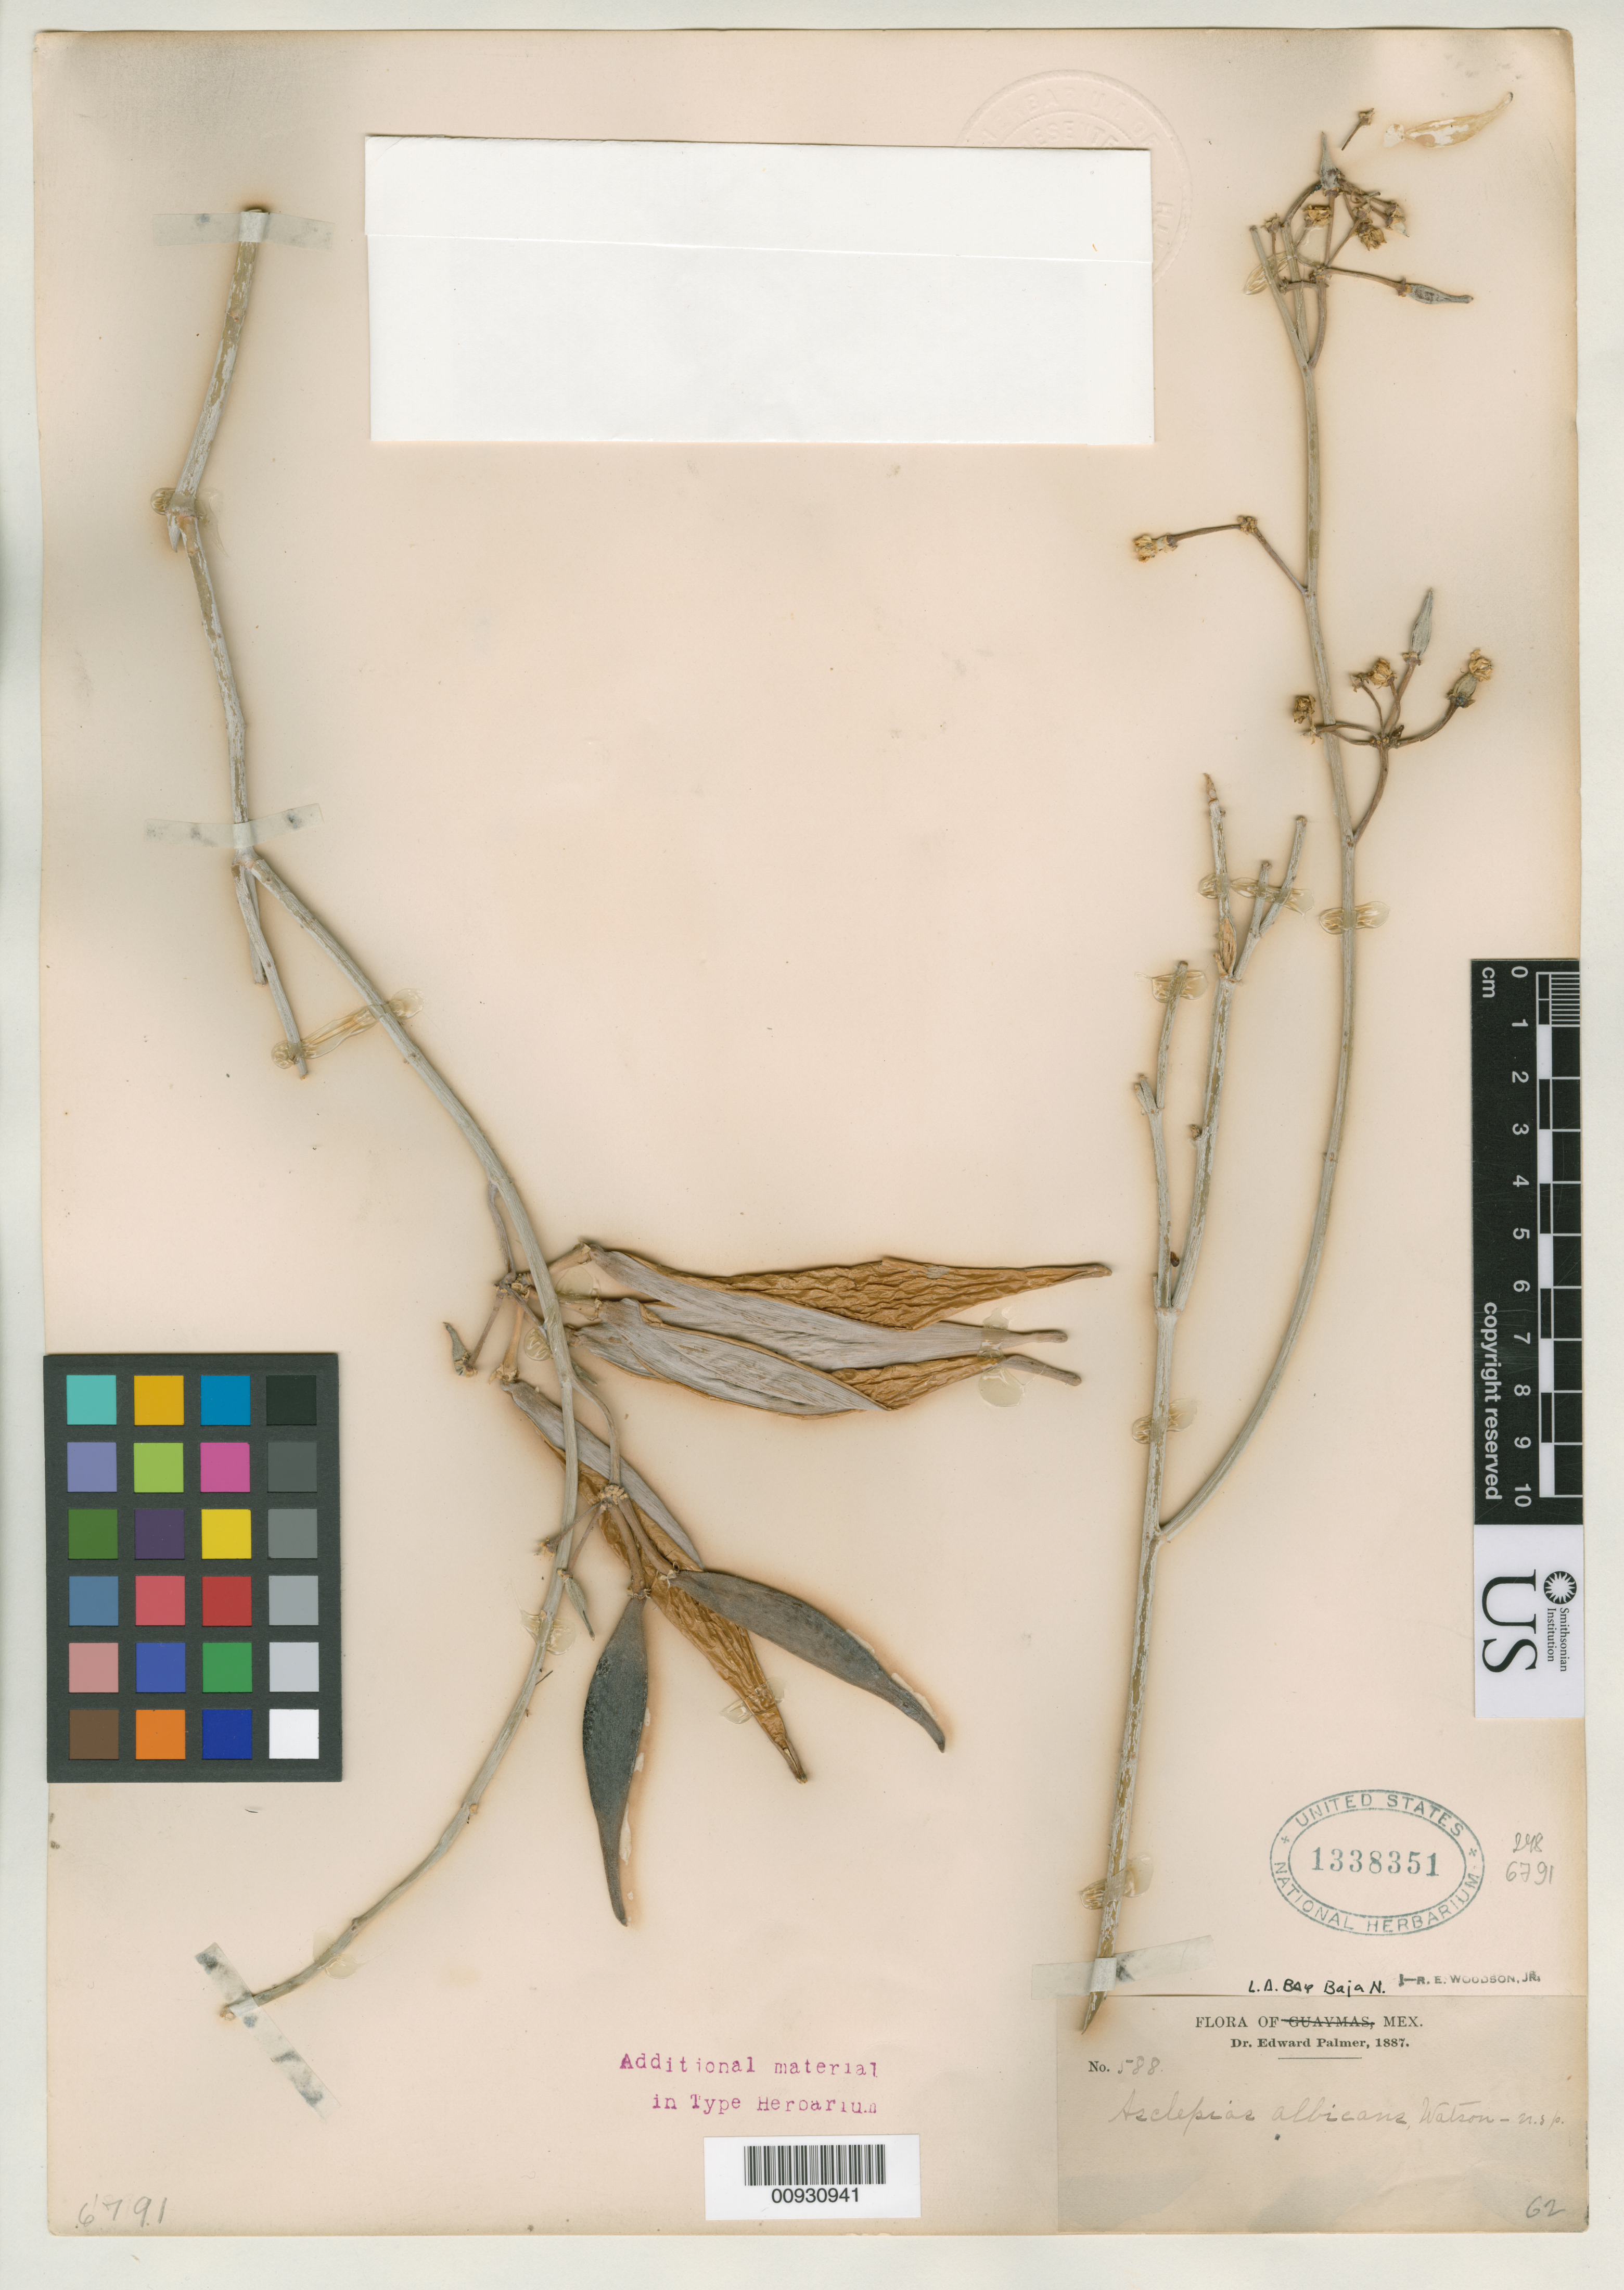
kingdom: Plantae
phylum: Tracheophyta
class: Magnoliopsida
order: Gentianales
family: Apocynaceae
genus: Asclepias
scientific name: Asclepias albicans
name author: S. Watson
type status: Isotype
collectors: E. Palmer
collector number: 588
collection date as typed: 1887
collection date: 1887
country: Mexico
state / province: Baja California Norte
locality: Los Angeles Bay.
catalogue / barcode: US 1338351